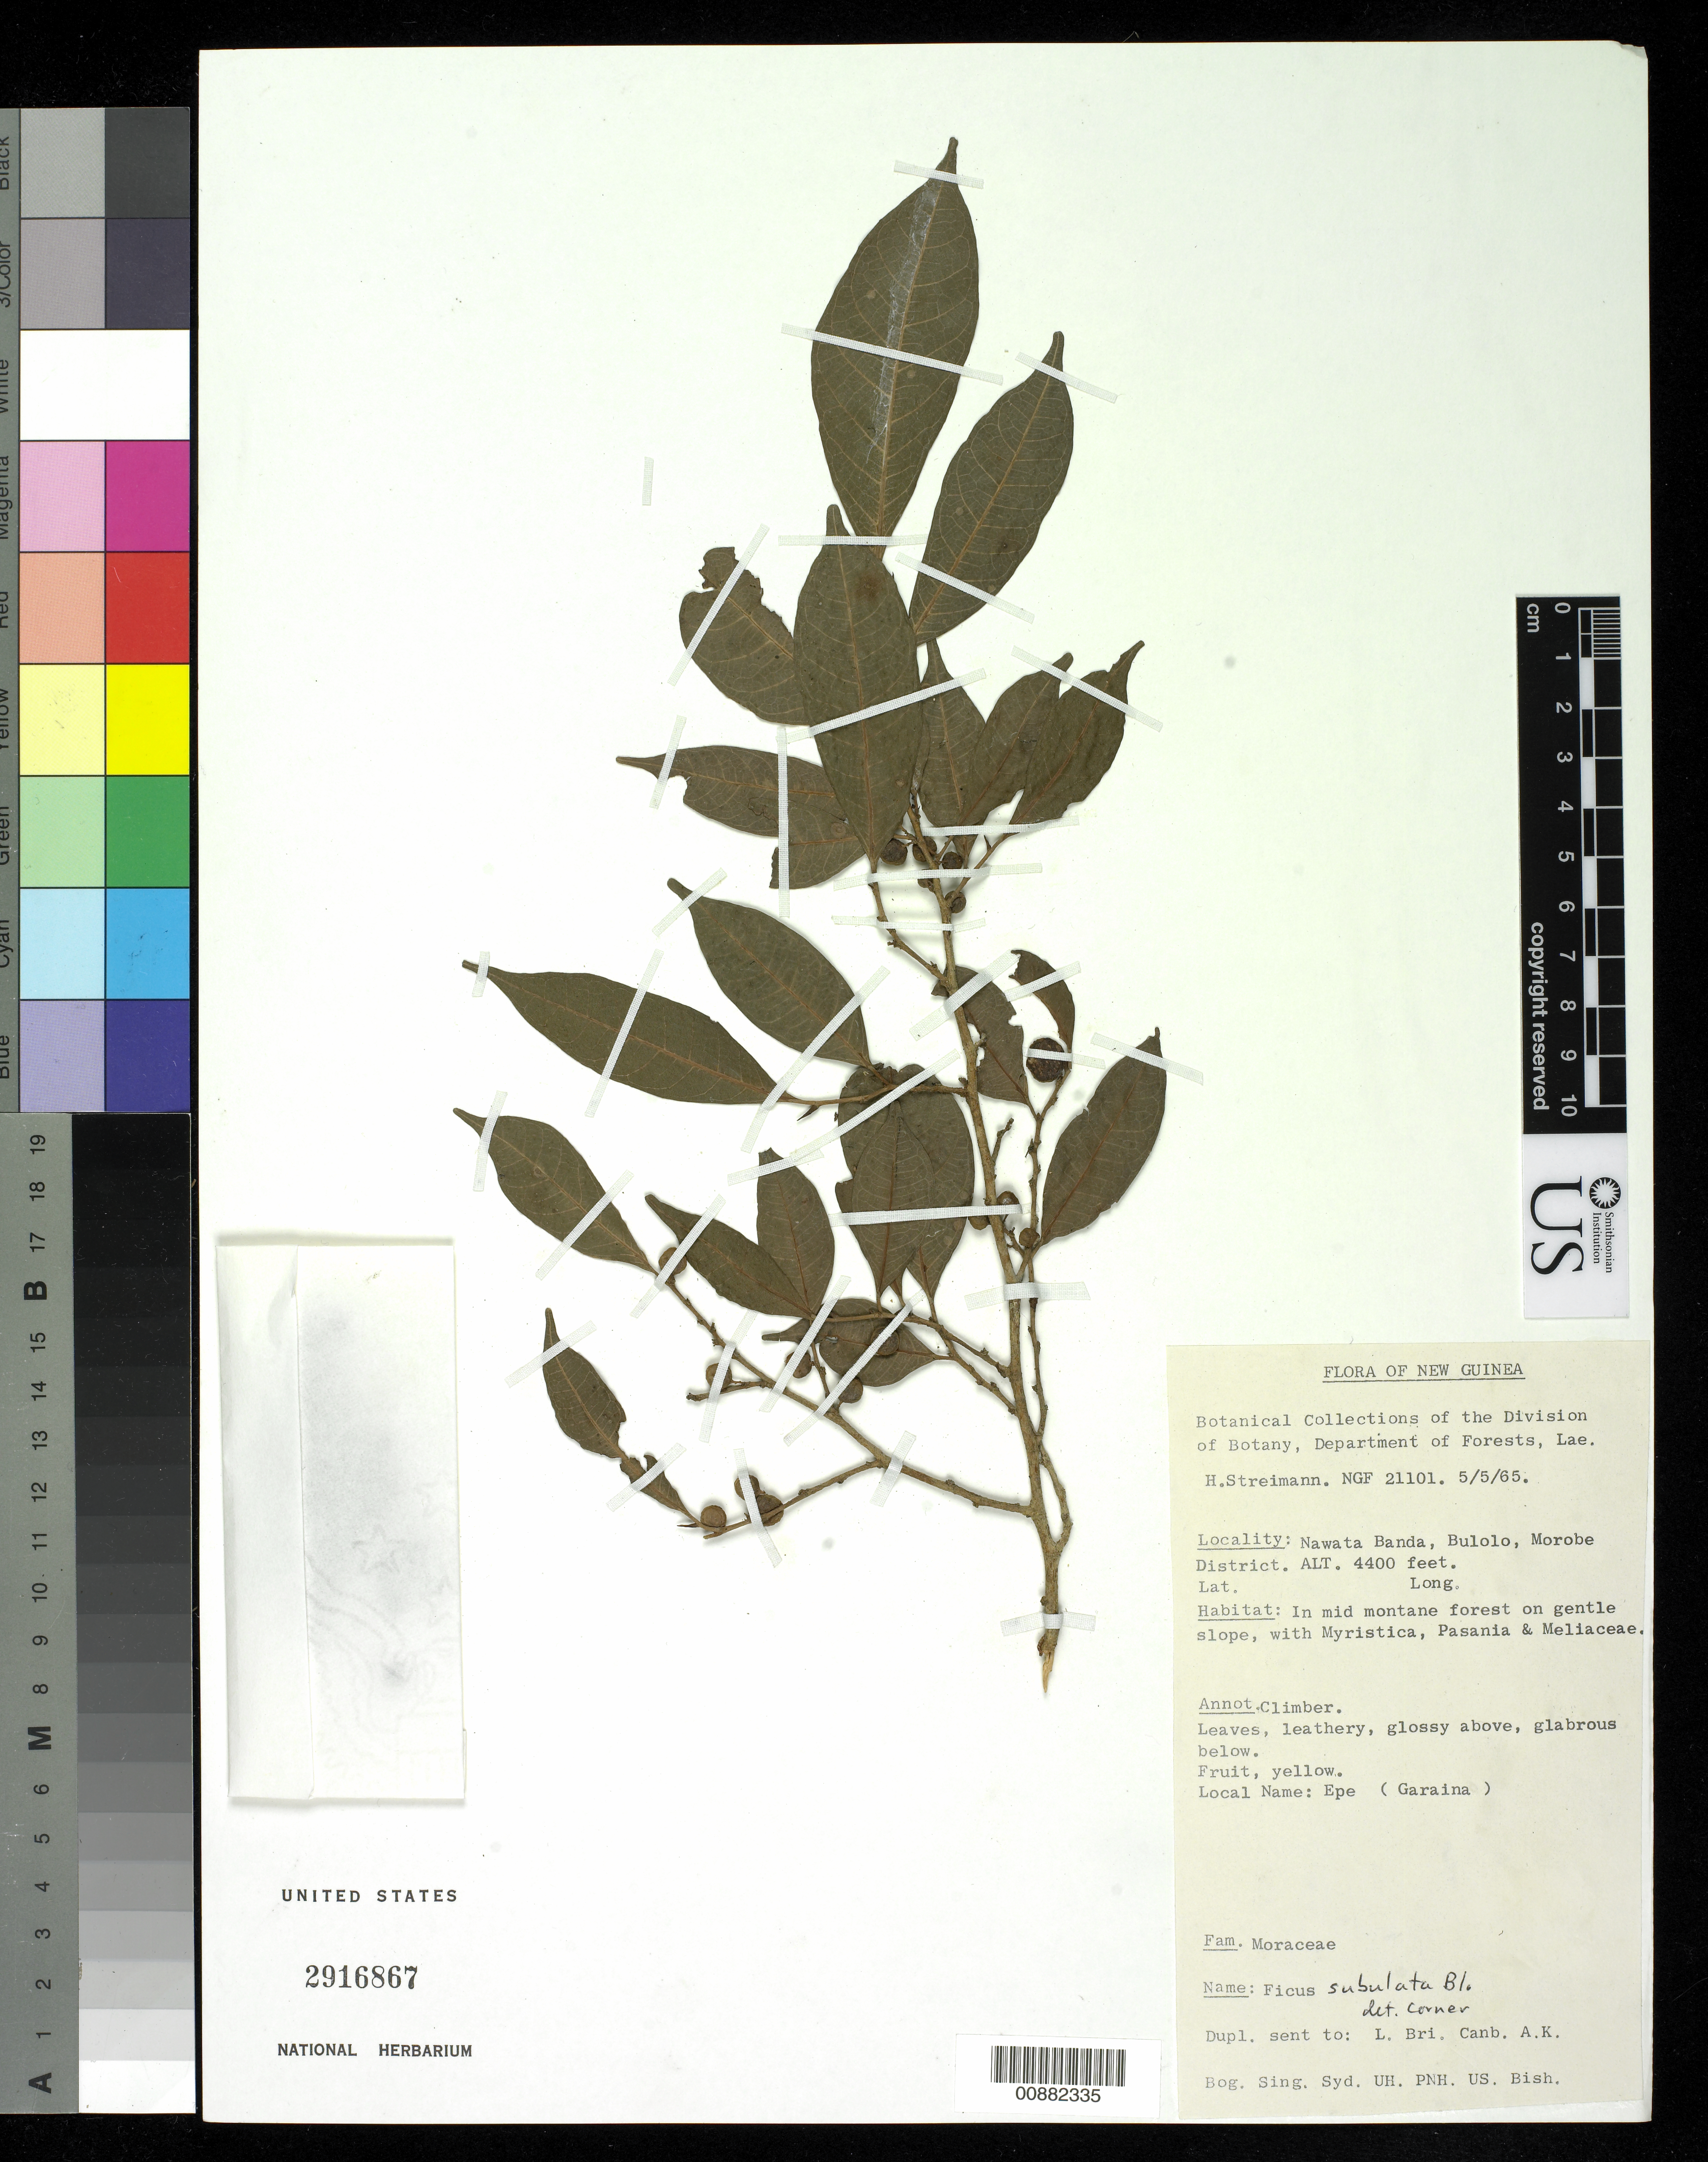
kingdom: Plantae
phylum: Tracheophyta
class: Magnoliopsida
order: Rosales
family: Moraceae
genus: Ficus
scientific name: Ficus subulata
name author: Blume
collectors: H. Streimann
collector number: NGF 21101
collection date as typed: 05 May 1965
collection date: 1965-05-05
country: Papua New Guinea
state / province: Morobe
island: New Guinea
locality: Nawata Banda, Bololo, Morobe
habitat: Mid montane forest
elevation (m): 4400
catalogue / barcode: US 2916867